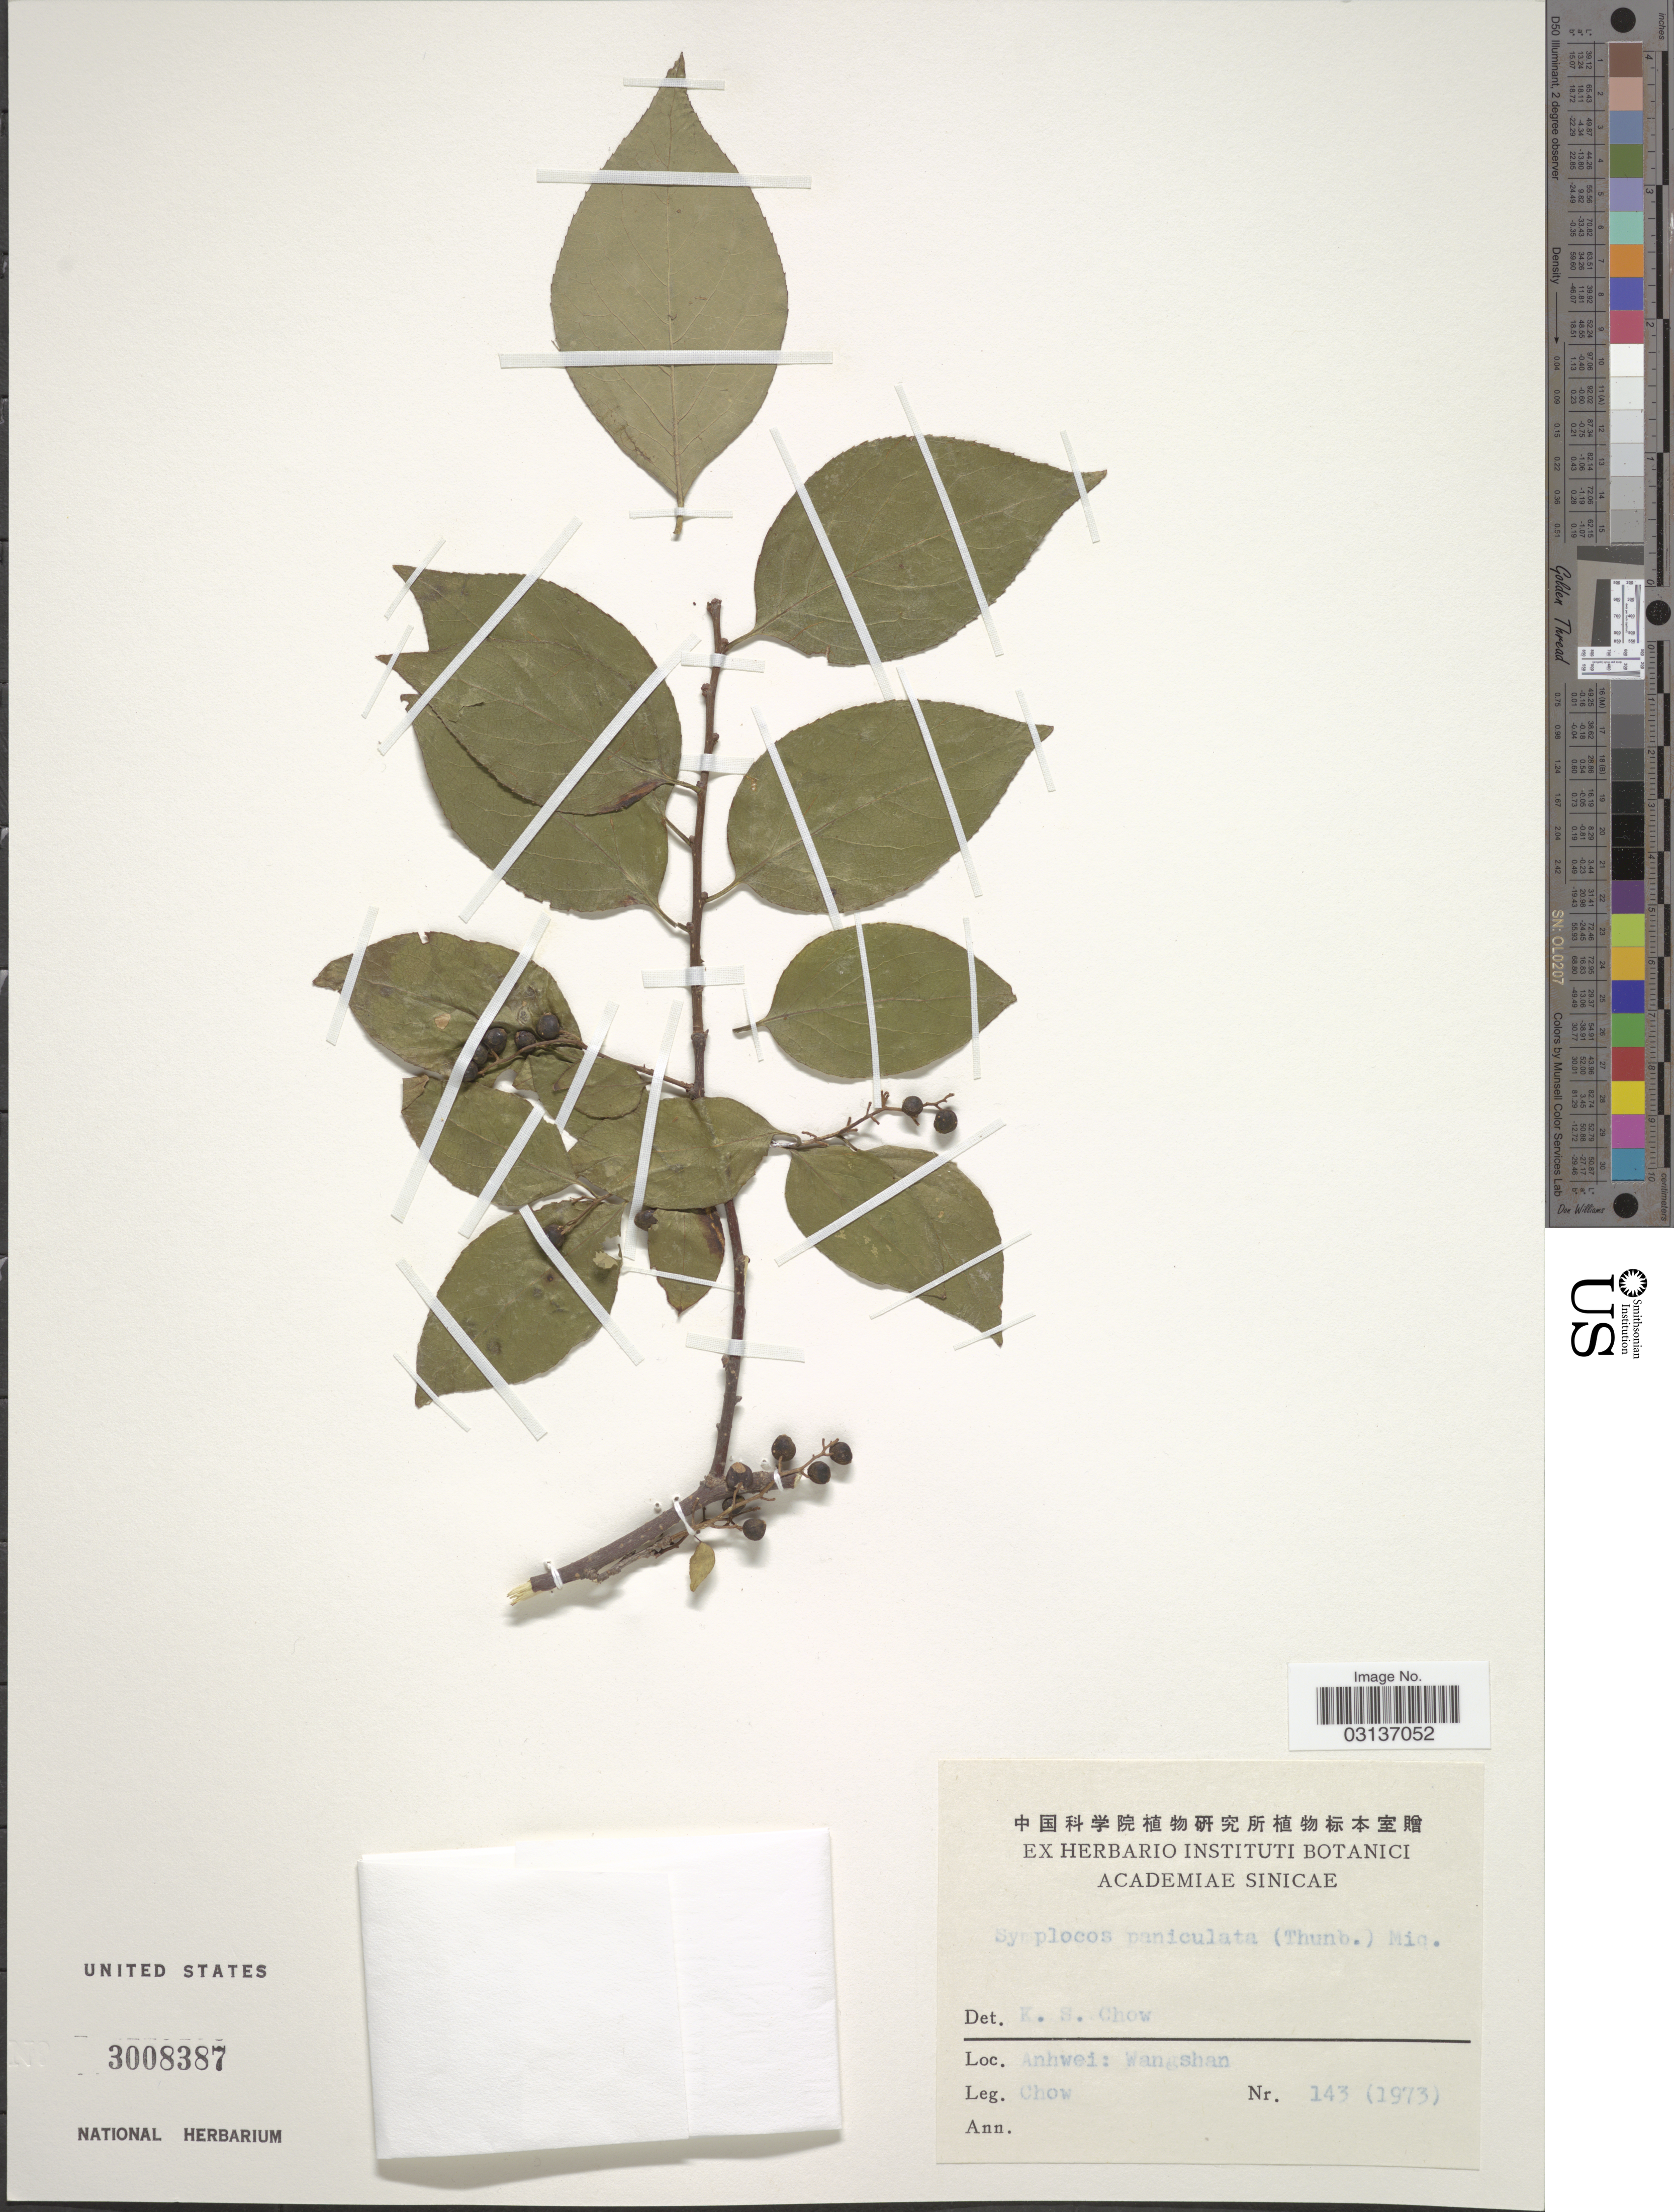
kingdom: Plantae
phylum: Tracheophyta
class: Magnoliopsida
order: Ericales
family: Symplocaceae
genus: Symplocos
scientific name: Symplocos paniculata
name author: Miq.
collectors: Chow, --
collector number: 143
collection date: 1973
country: China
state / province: Anhui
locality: Anhwei: Wangshan.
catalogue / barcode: US 3008387